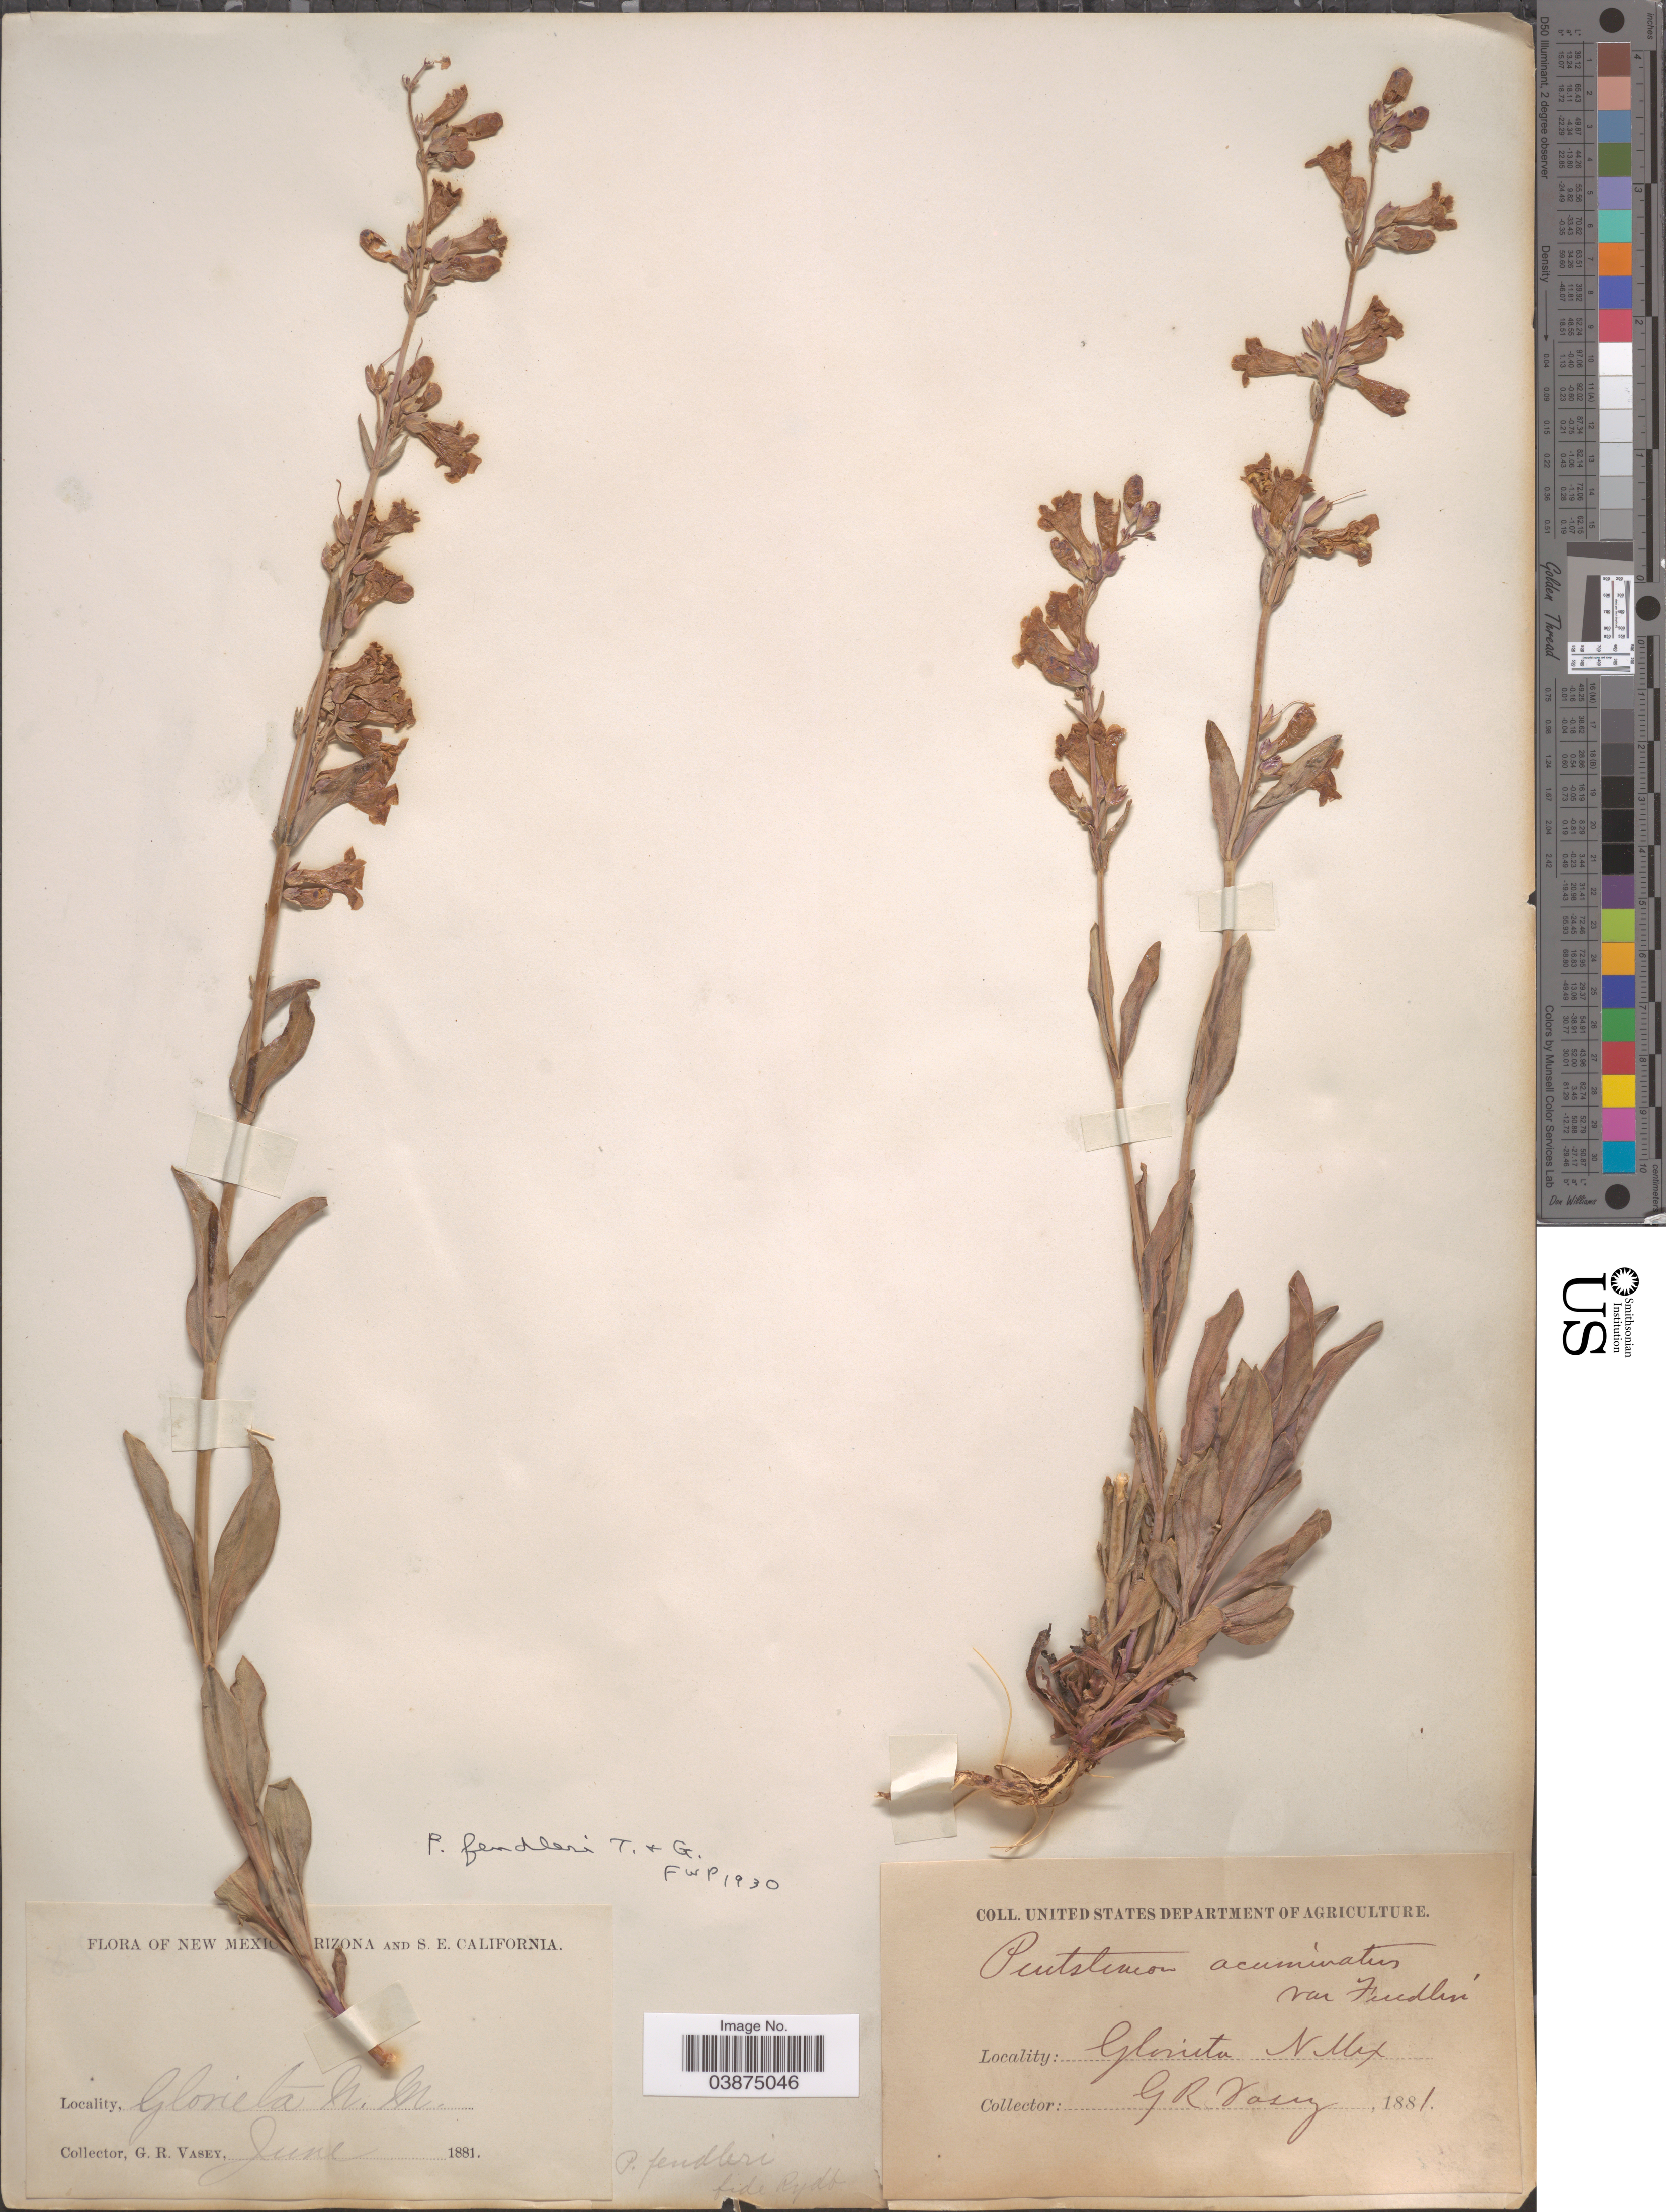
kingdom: Plantae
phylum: Tracheophyta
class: Magnoliopsida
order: Lamiales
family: Plantaginaceae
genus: Penstemon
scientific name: Penstemon fendleri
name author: Torr. & A. Gray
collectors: G. R. Vasey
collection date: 1881-06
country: United States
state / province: New Mexico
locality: Glorieta.